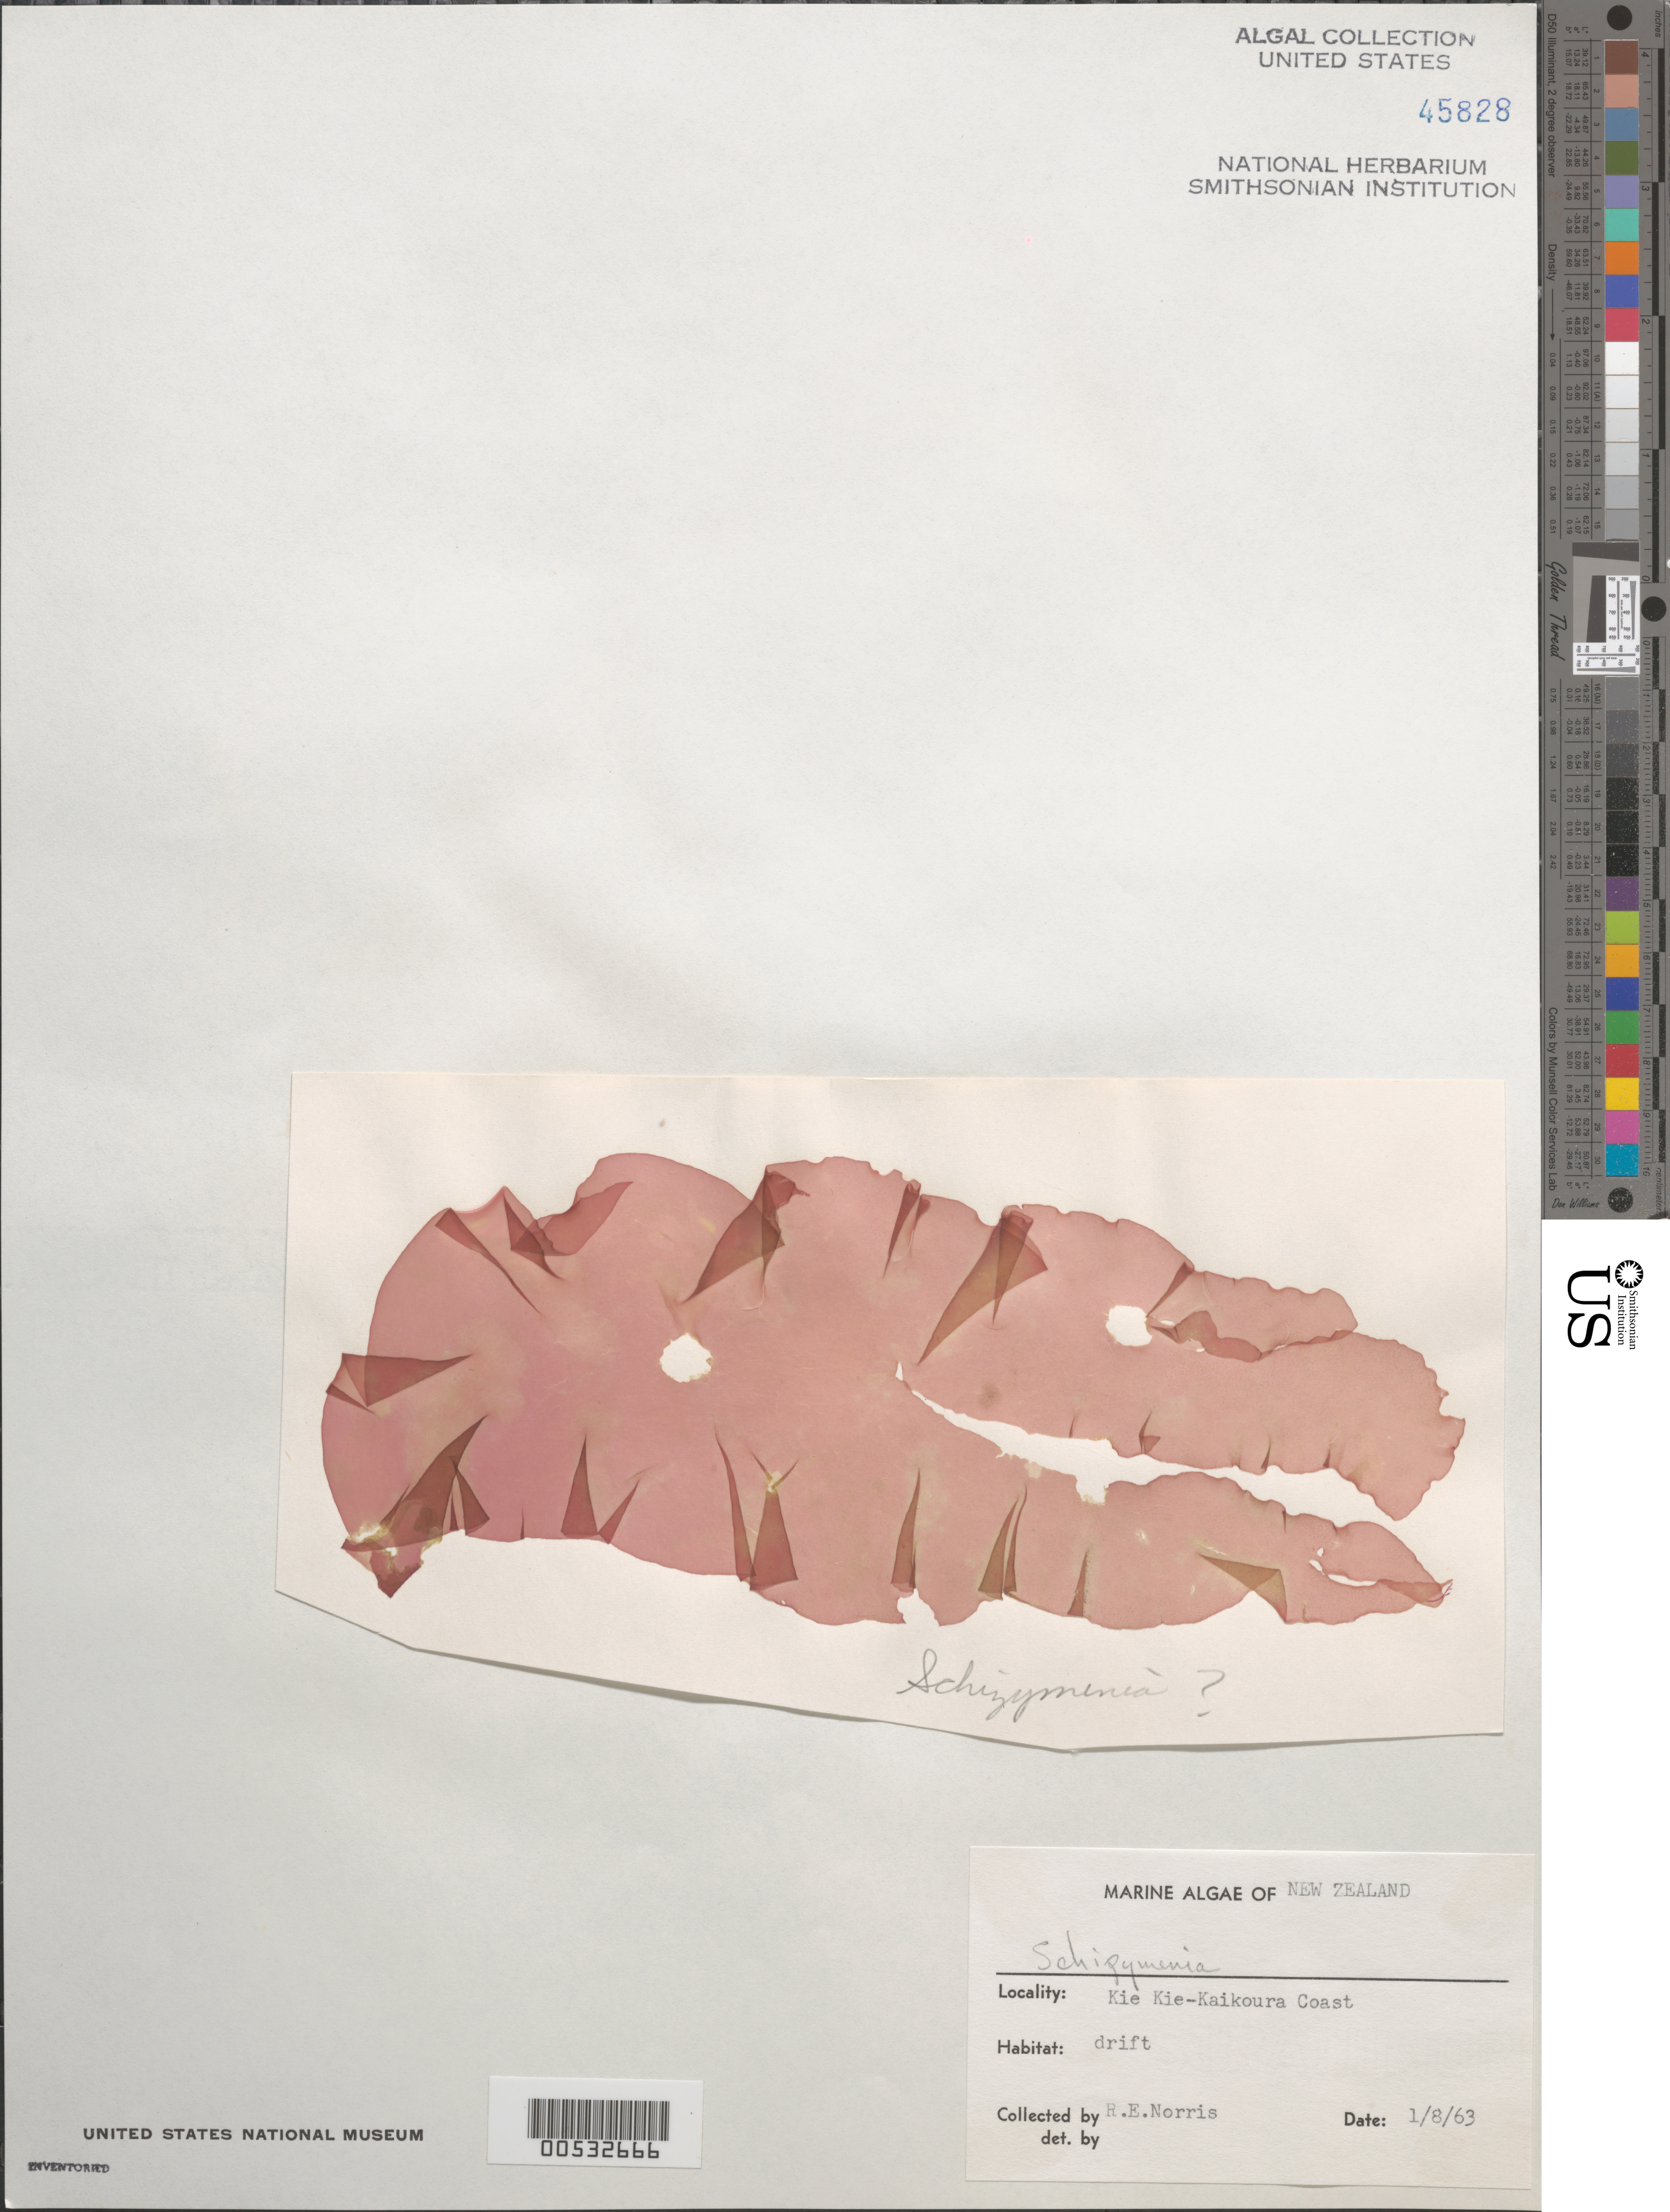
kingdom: Plantae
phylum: Rhodophyta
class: Florideophyceae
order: Nemastomatales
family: Schizymeniaceae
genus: Schizymenia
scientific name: Schizymenia sp.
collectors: R. E. Norris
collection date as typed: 08 Jan 1963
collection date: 1963-01-08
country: New Zealand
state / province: Canterbury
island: South Island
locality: Kie Kie-Kaikoura Coast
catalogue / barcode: US 45828